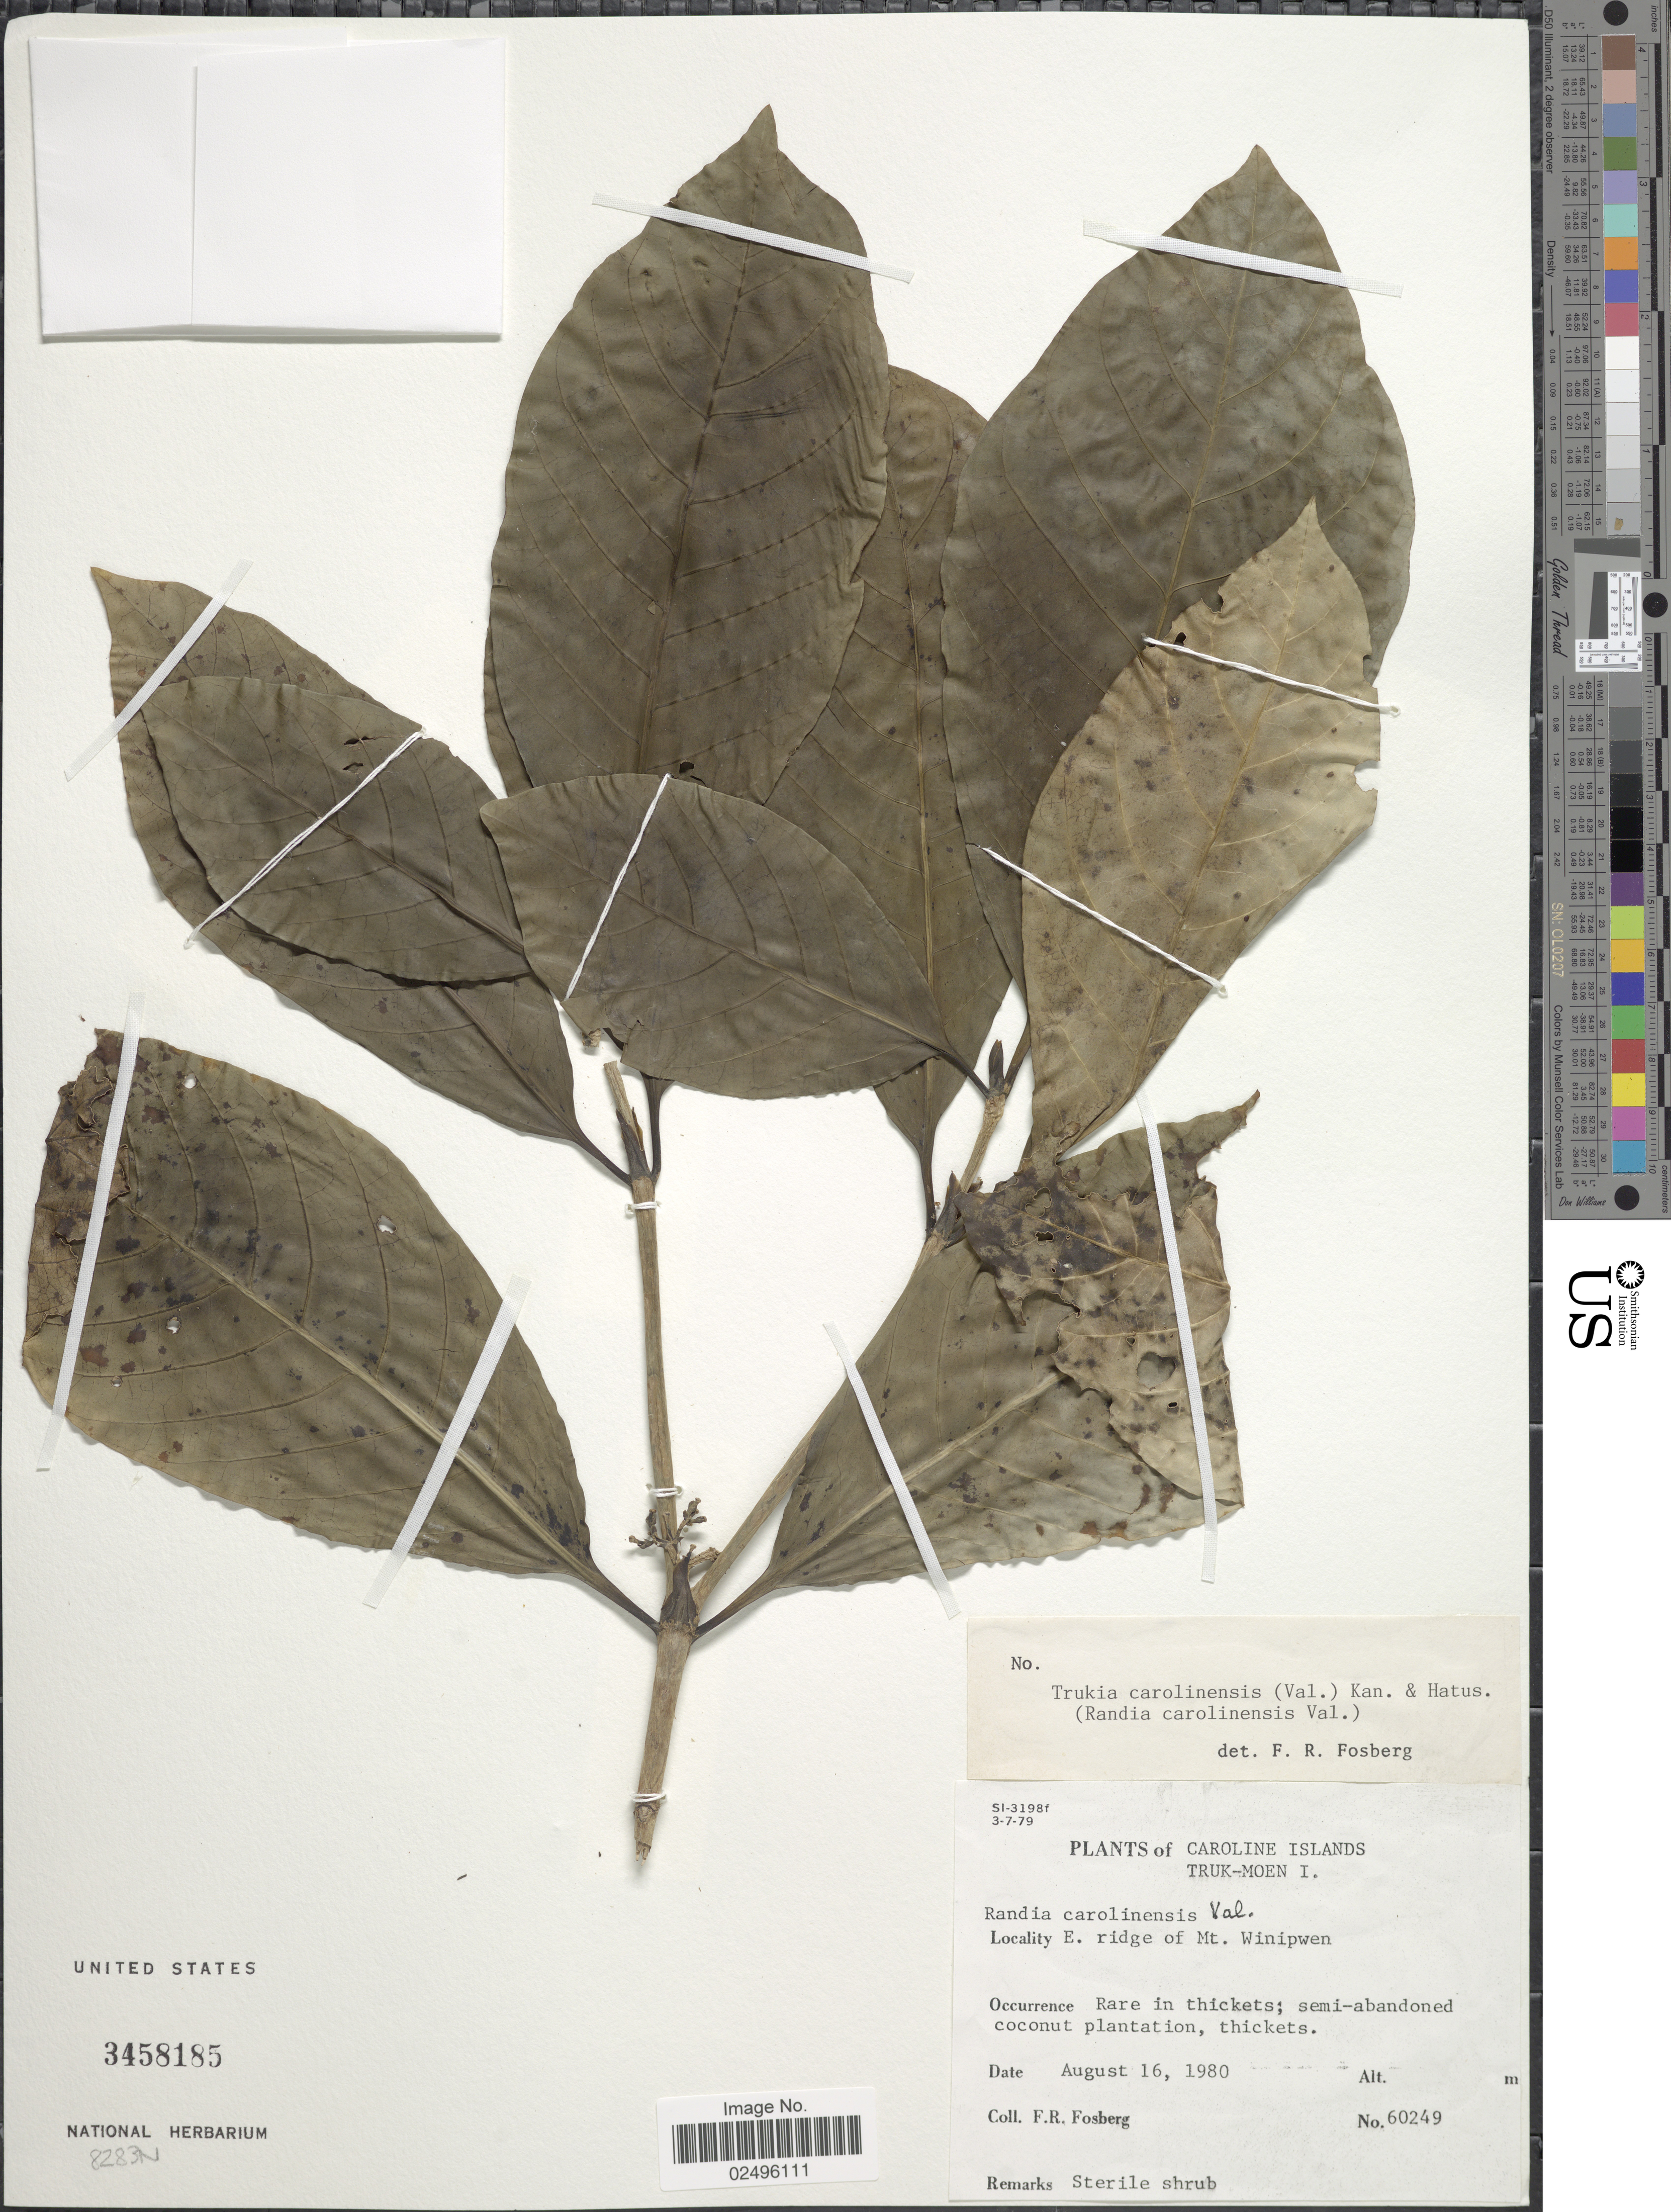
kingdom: Plantae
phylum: Tracheophyta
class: Magnoliopsida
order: Gentianales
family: Rubiaceae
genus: Trukia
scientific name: Trukia carolinensis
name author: (Valeton) Kaneh. & Hatus.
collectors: F. R. Fosberg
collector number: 60249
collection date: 1980-08-16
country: Micronesia, Federated States of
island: Moen [Wono]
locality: Caroline Islands, Truk-Moen I, E. ridge of Mt Winipen, Rare in thickets; semi-abandoned coconut plantation, thickets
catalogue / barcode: US 3458185